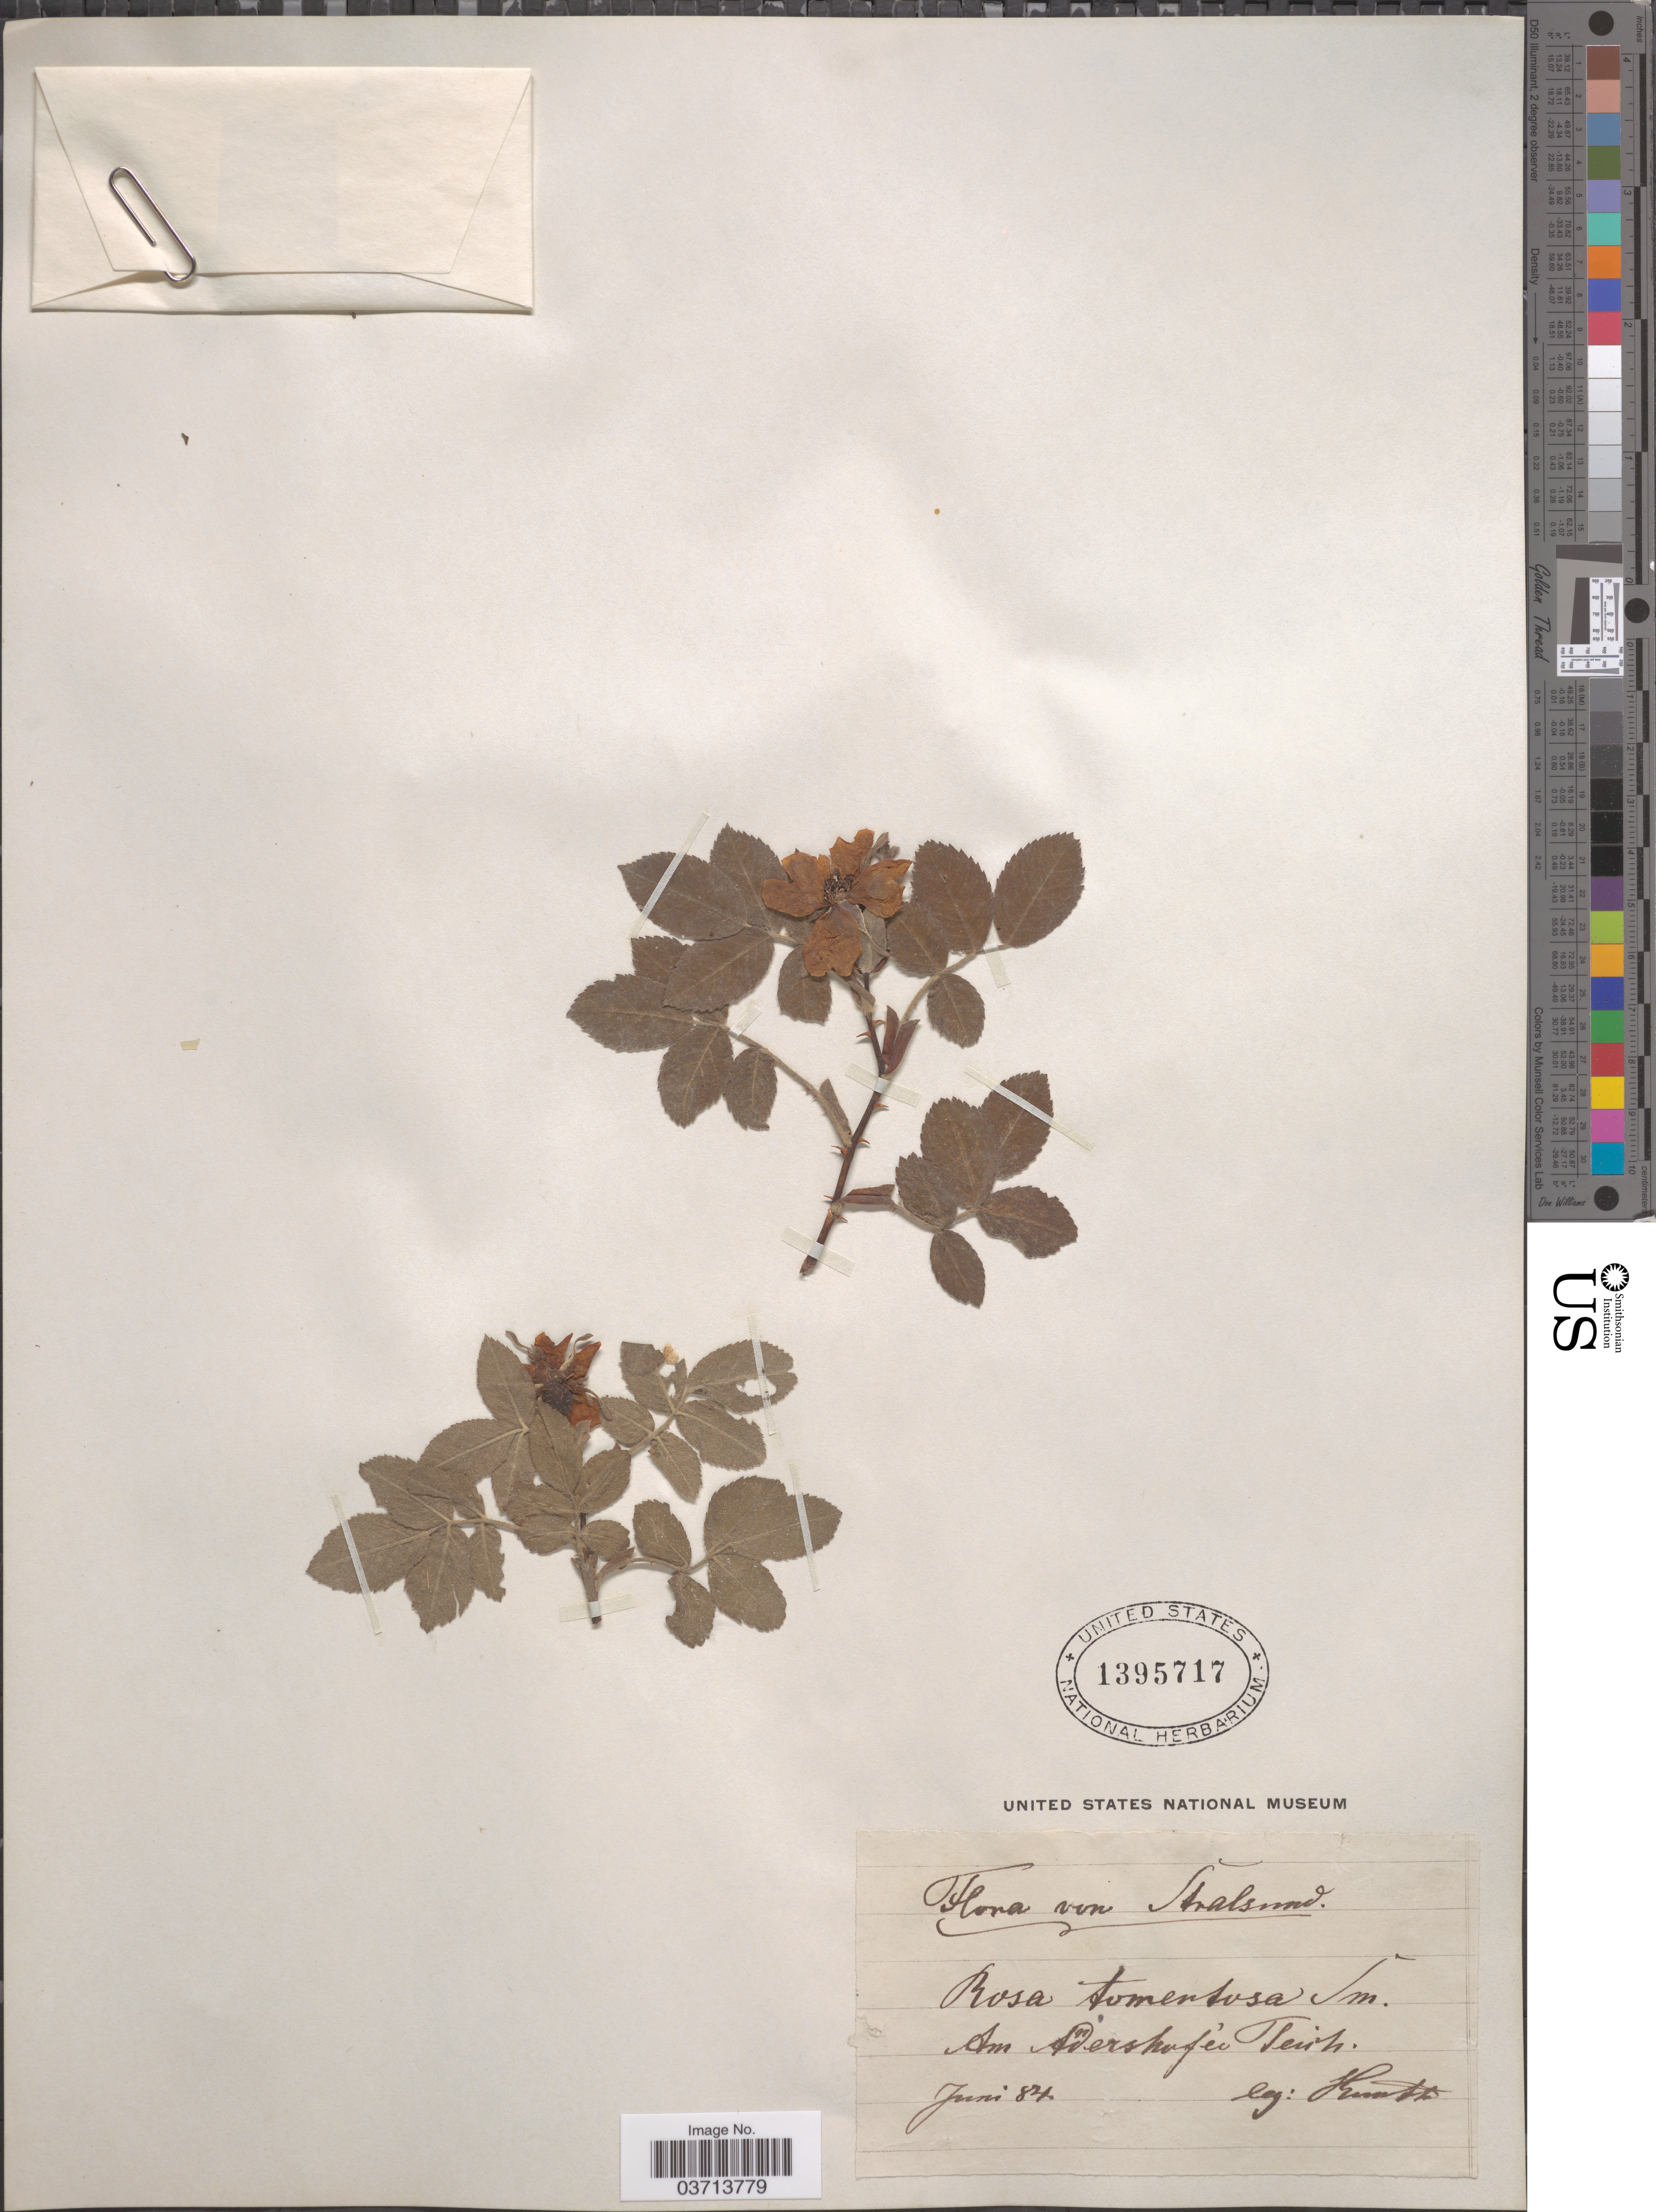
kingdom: Plantae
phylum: Tracheophyta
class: Magnoliopsida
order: Rosales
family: Rosaceae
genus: Rosa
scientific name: Rosa tomentosa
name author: Sm.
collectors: C. S. Kunth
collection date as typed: Transcribed d/m/y: /6/84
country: Germany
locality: Stralsund. Am anderskofei Tlenh. [interpreted]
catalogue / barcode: US 1395717